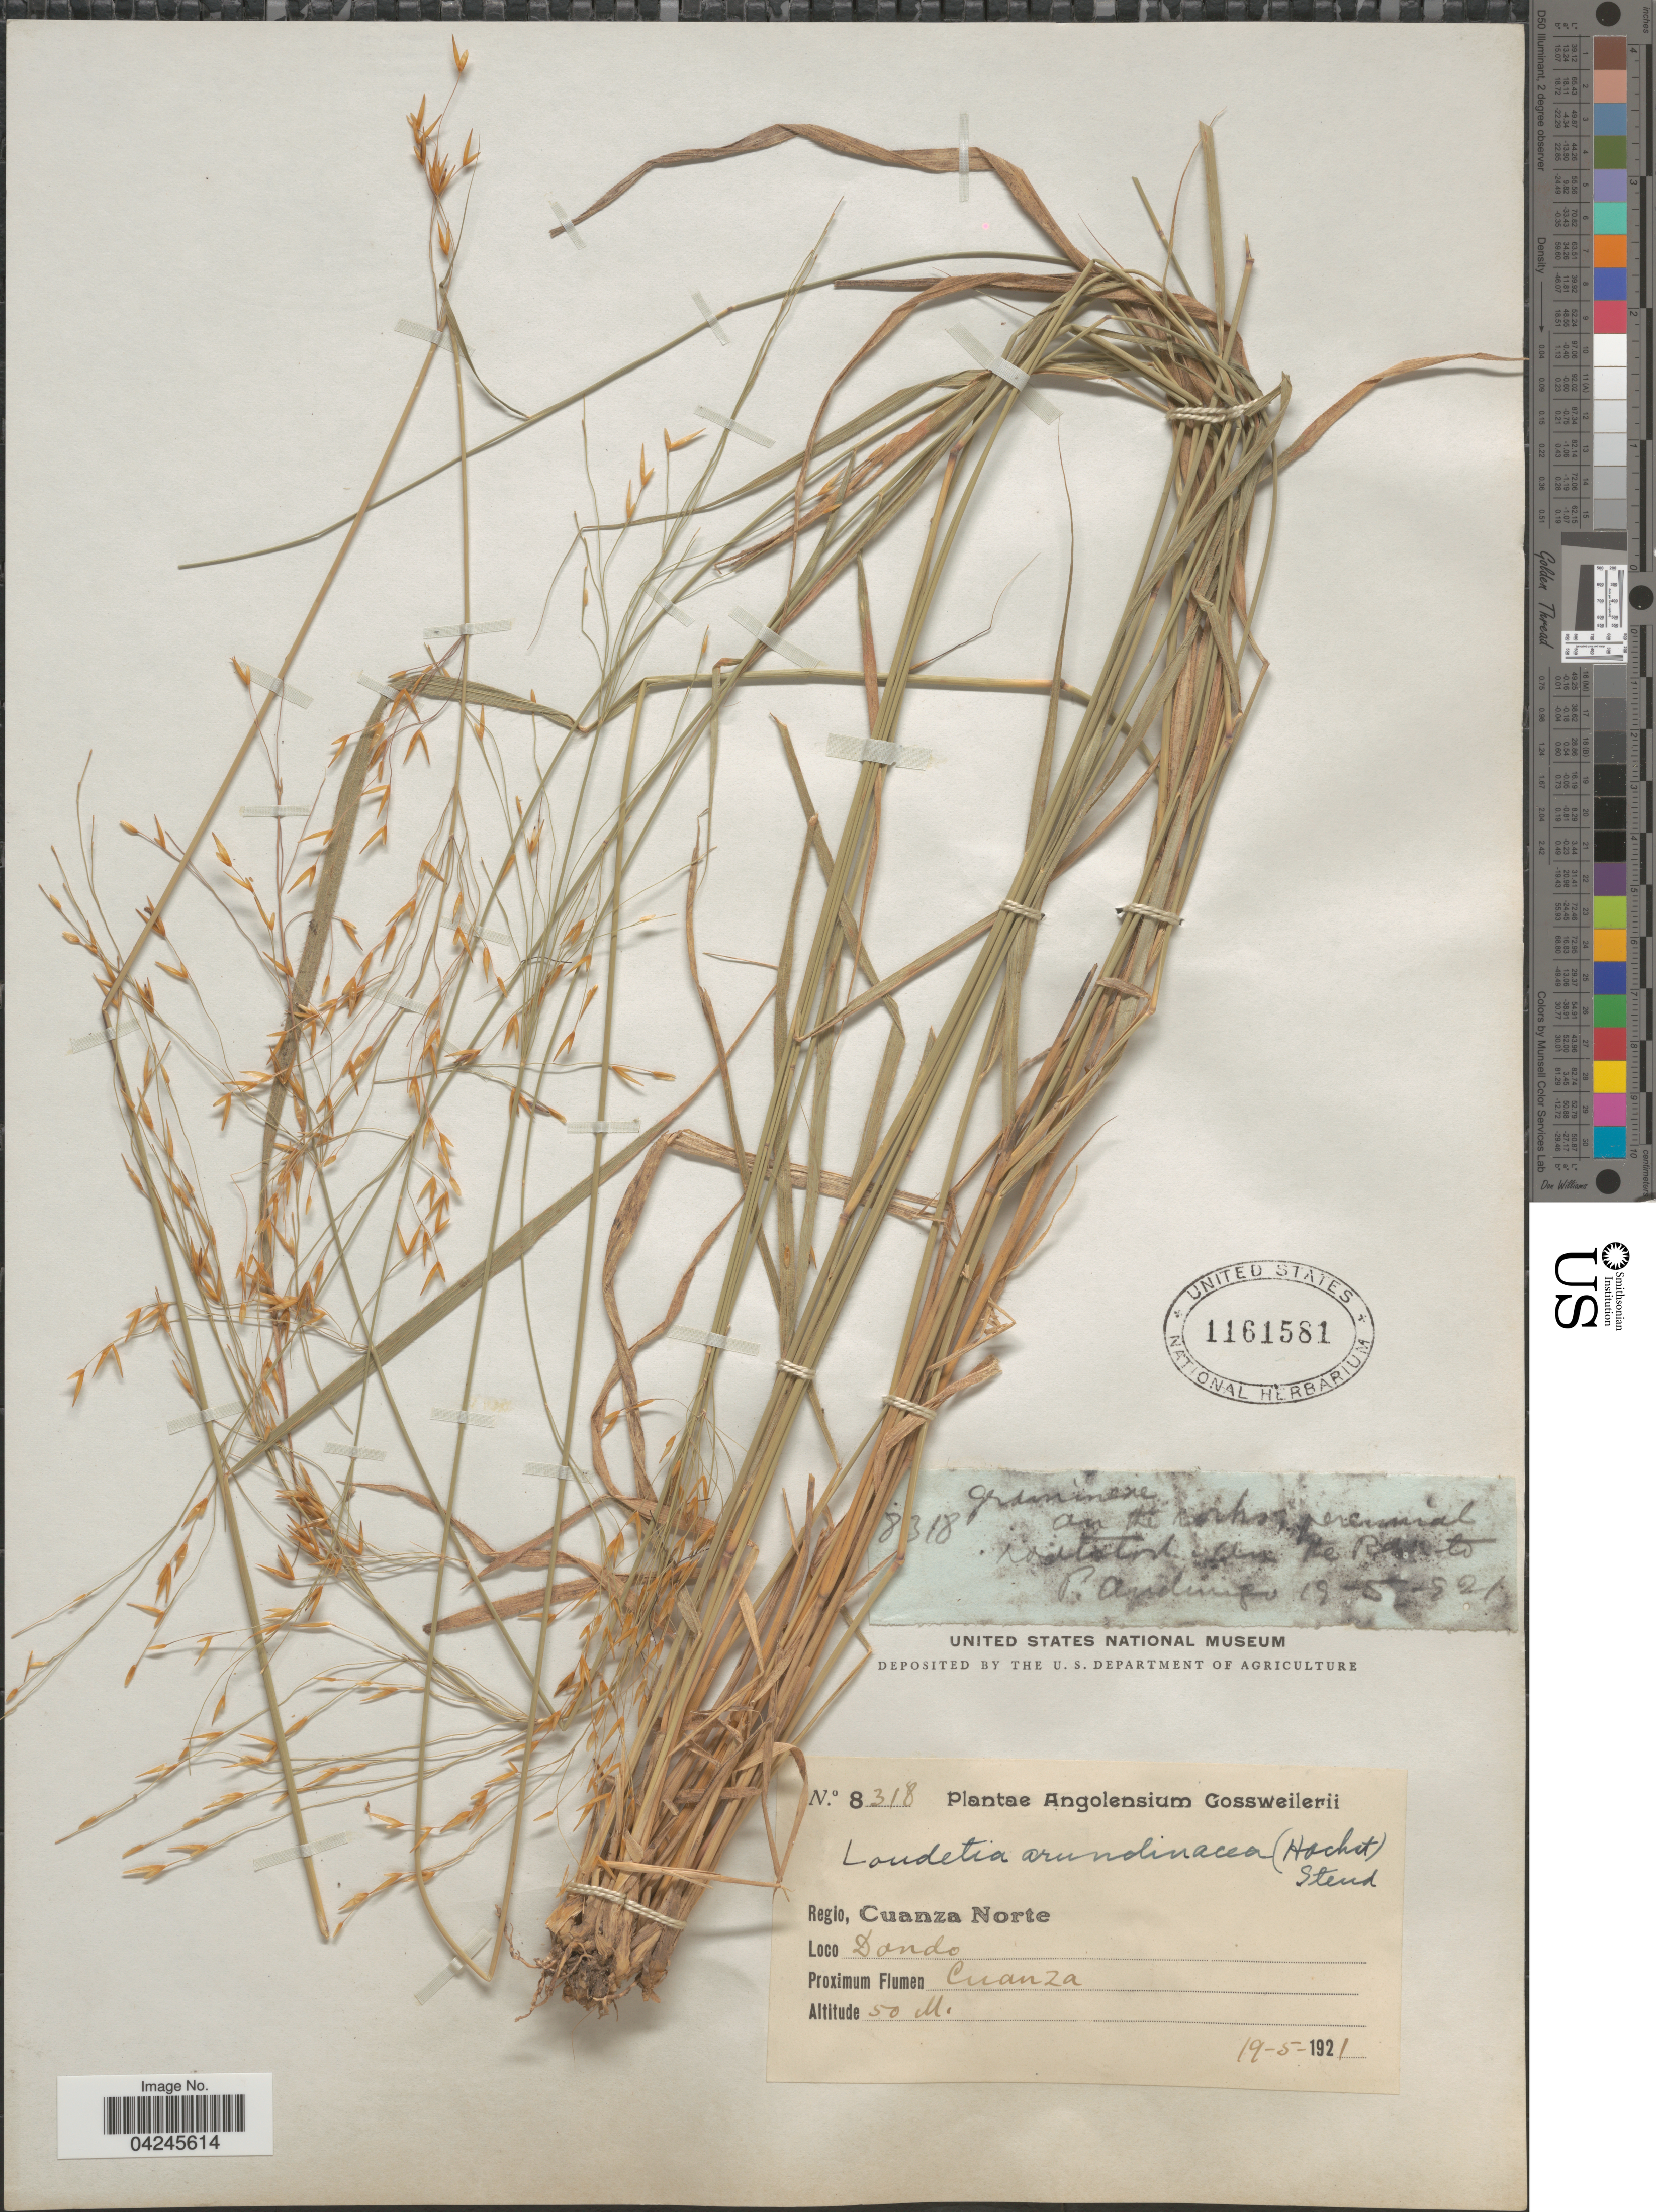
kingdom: Plantae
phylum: Tracheophyta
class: Liliopsida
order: Poales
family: Poaceae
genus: Loudetia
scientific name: Loudetia arundinacea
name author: (Hochst. ex A. Rich.) Steud.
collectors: -. Gossweiler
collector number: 8318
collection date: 1921-05-19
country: Angola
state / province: Cuanza Norte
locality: Regio, Cuanza Norte. Dondo. Proximum Flumen Cuanza.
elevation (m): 50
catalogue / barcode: US 1161581